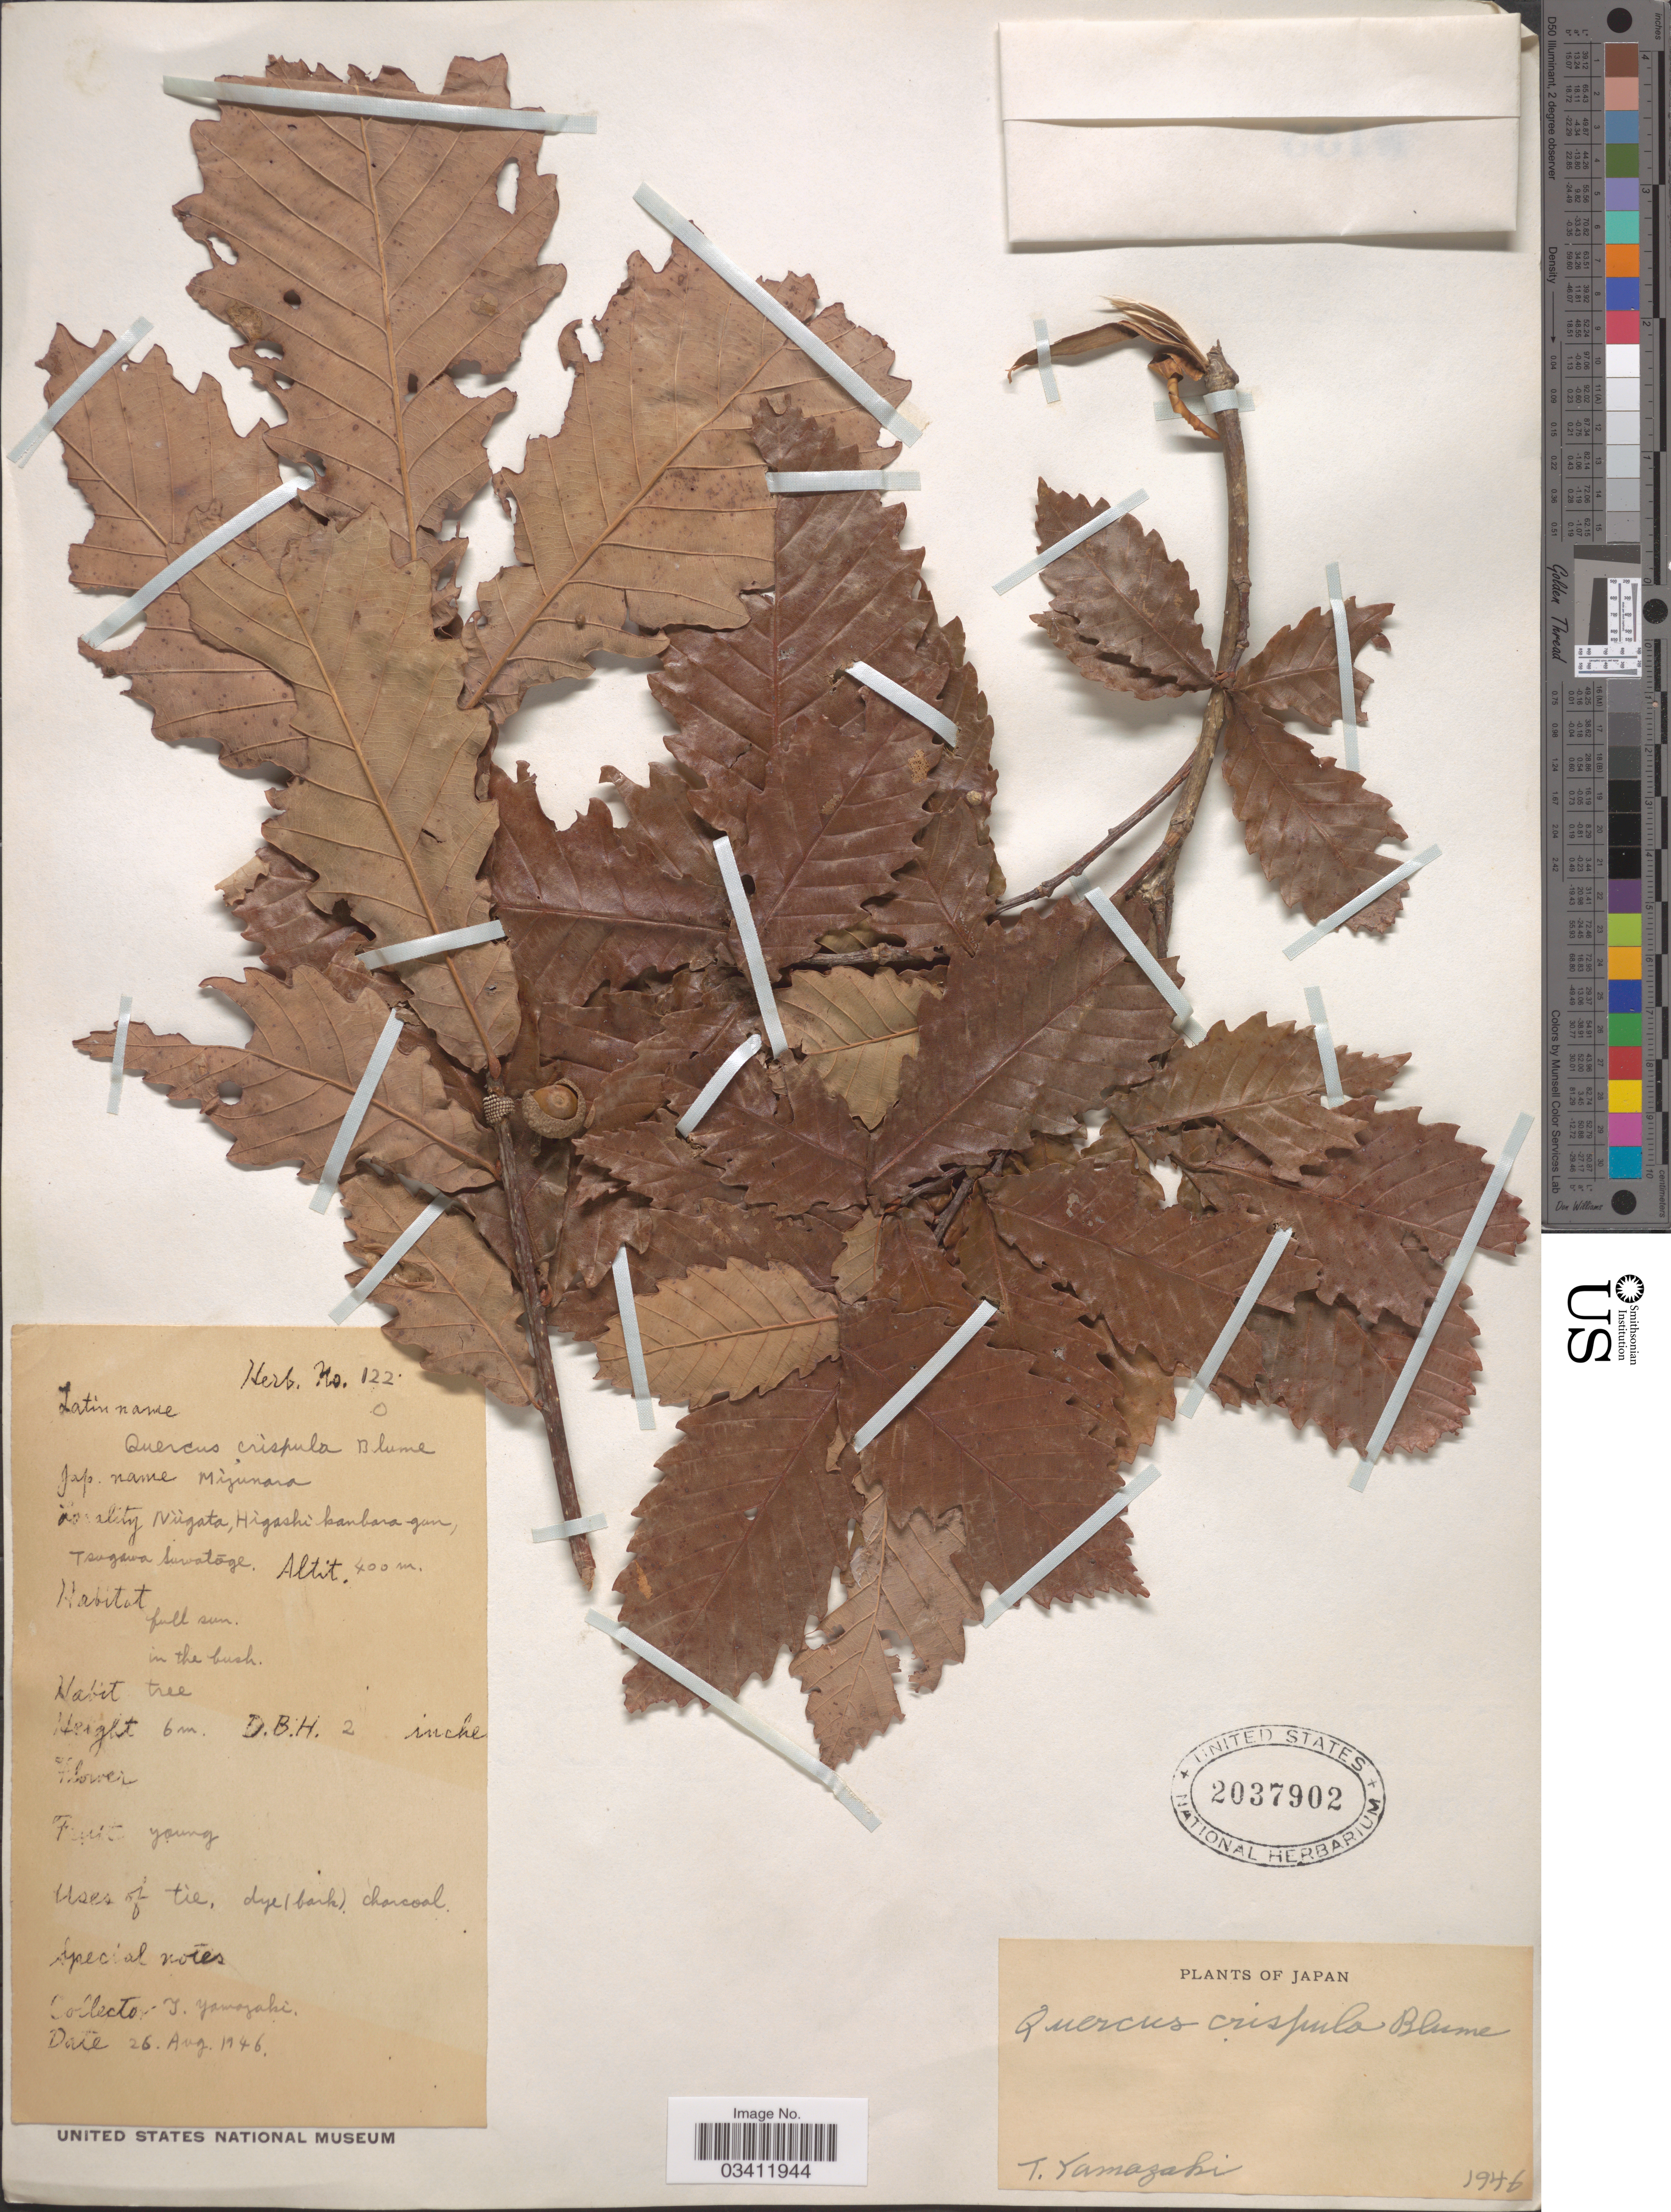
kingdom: Plantae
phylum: Tracheophyta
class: Magnoliopsida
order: Fagales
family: Fagaceae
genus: Quercus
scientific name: Quercus mongolica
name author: Fisch. ex Ledeb.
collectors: T. Yamazaki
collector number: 122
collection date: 1946-08-26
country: Japan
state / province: Niigata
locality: Niigata, Higashi-kanbara-gun, Tsugawa Suwatōge.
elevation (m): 400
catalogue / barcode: US 2037902